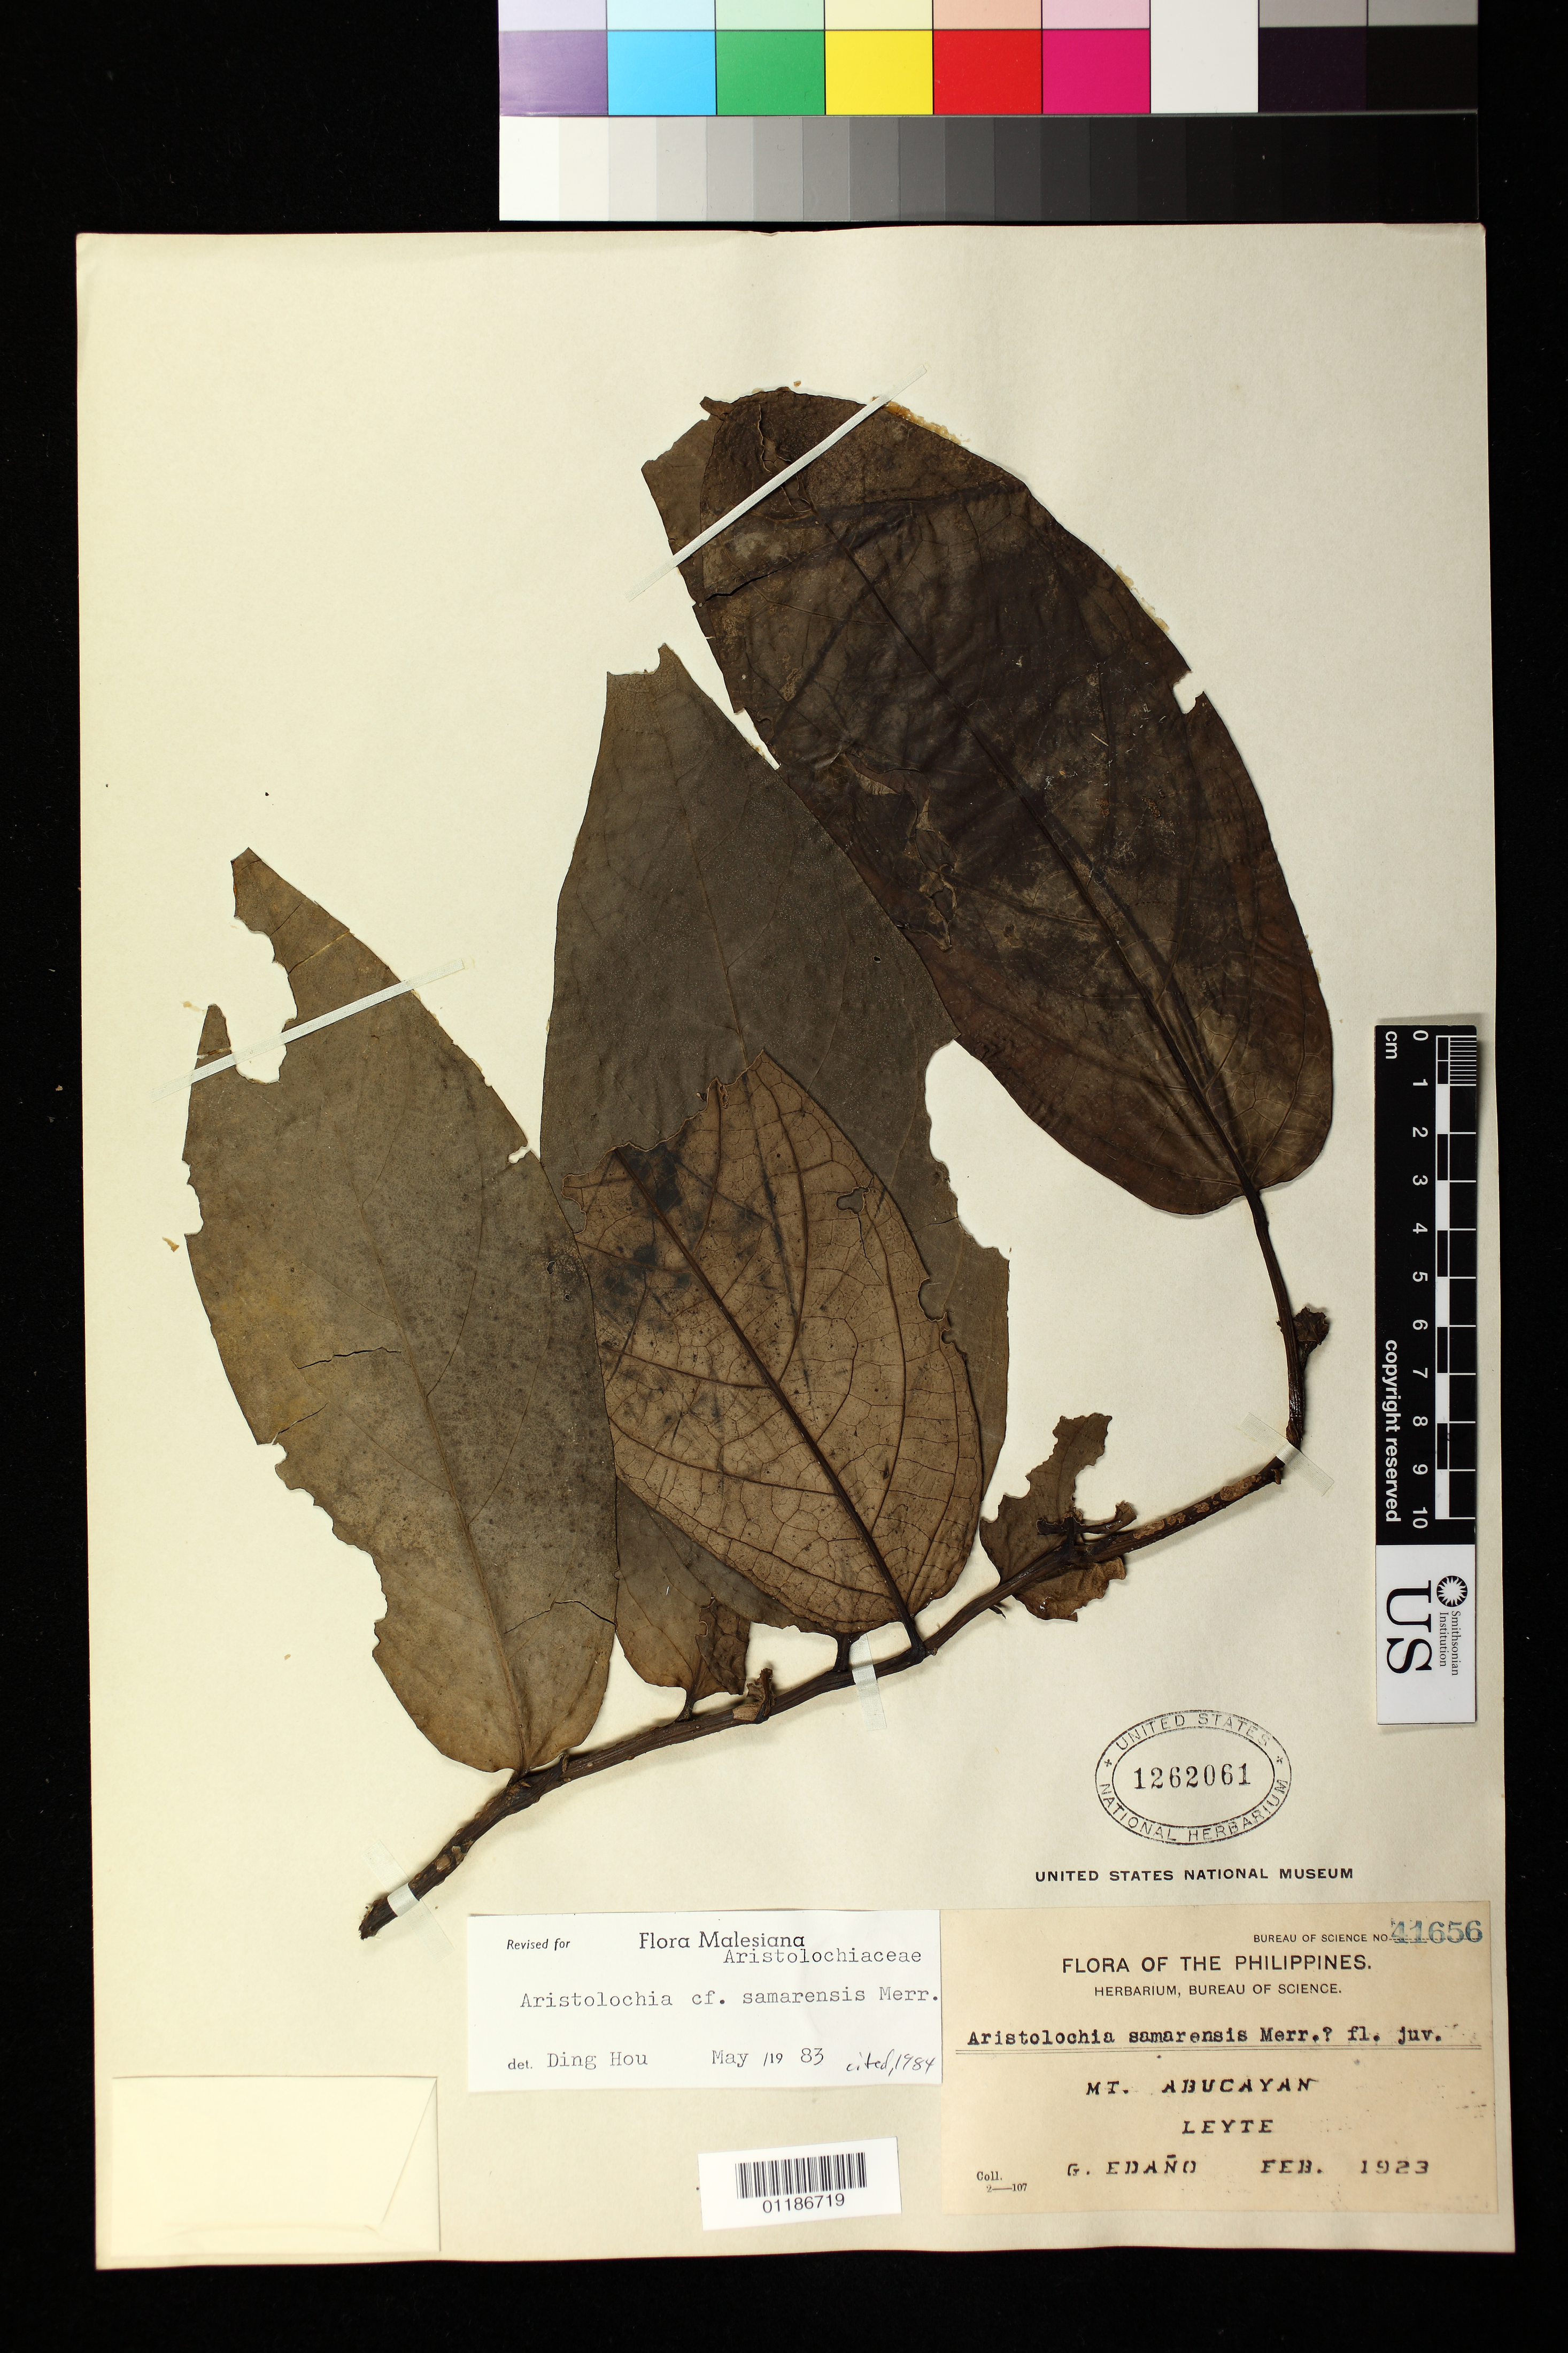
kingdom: Plantae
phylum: Tracheophyta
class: Magnoliopsida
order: Piperales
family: Aristolochiaceae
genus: Aristolochia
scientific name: Aristolochia samarensis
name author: Merr.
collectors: G. E. Edaño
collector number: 41656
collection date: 1923-02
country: Philippines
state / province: Eastern Visayas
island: Leyte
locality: Mt. Abucayan, Leyte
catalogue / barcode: US 1262061